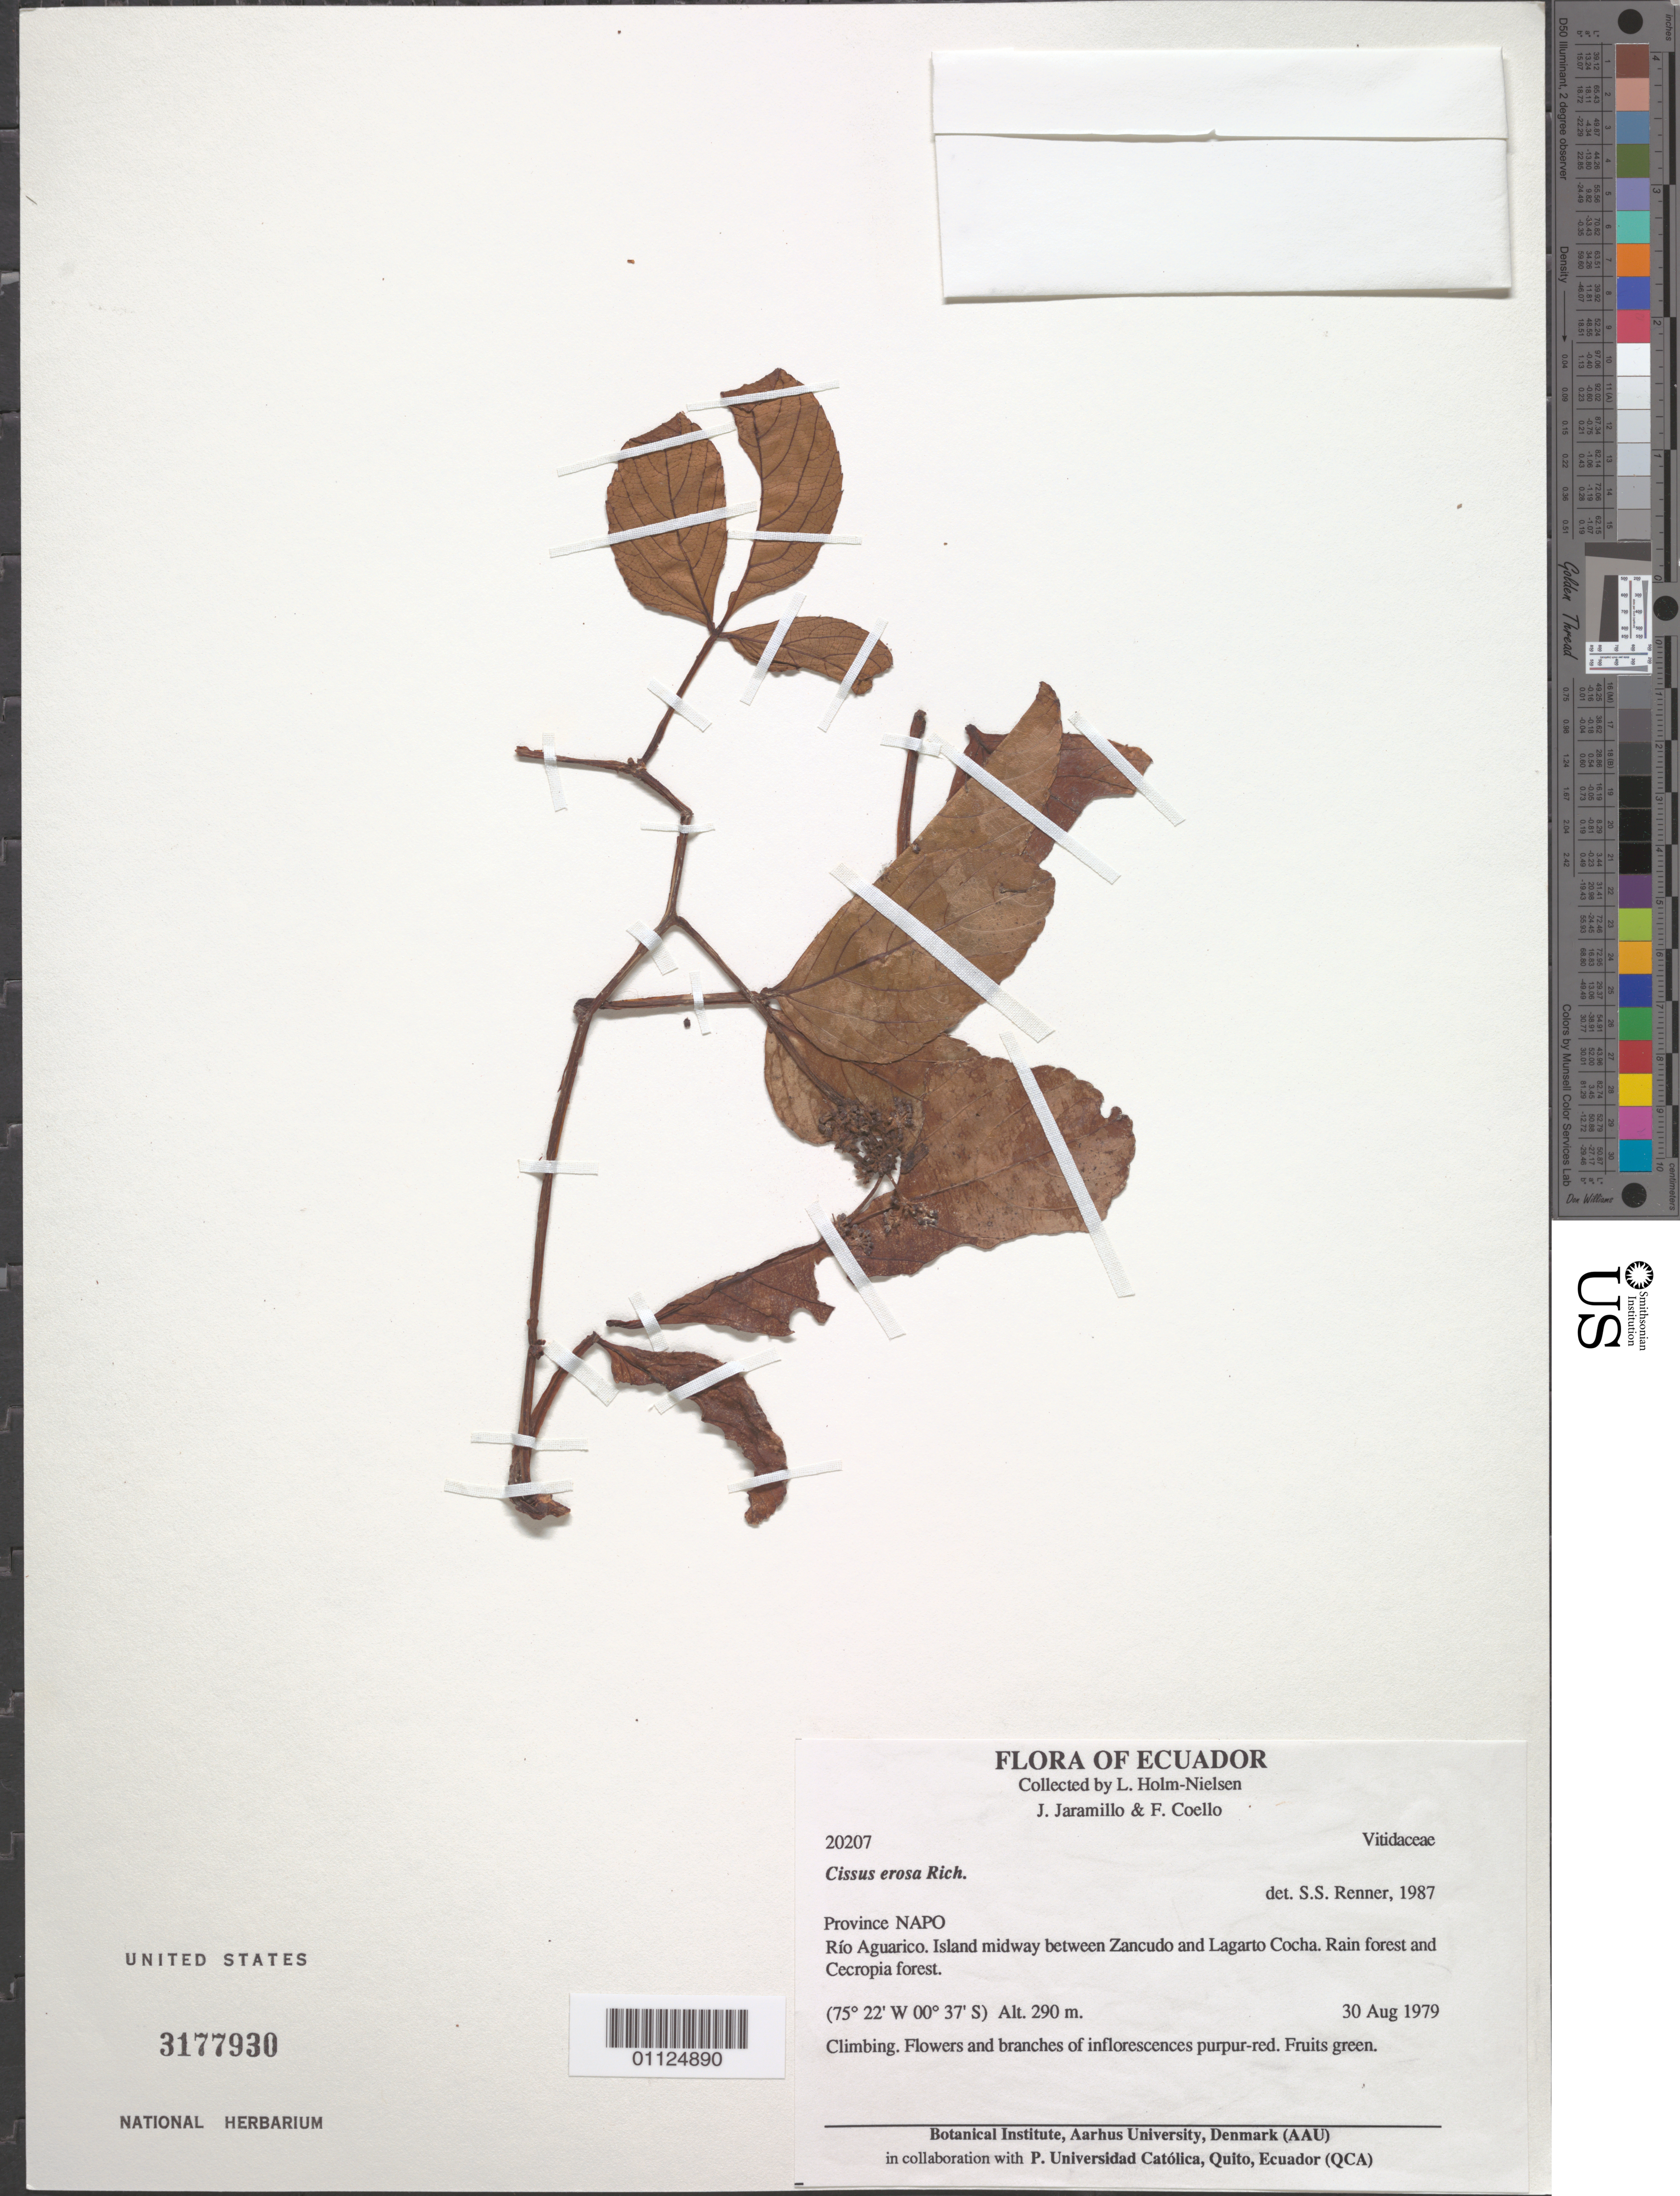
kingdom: Plantae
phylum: Tracheophyta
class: Magnoliopsida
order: Vitales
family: Vitaceae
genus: Cissus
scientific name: Cissus erosa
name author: Rich.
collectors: L. B. Holm-Nielsen, J. L. Jaramillo & J. Brandbyge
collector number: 20207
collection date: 1979-08-30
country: Ecuador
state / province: Napo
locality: Rio Aguarico. Island midway between Zancudo and Lagarto Cocha. Rain forest and Cecropia.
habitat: Climbing.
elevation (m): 290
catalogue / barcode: US 3177930